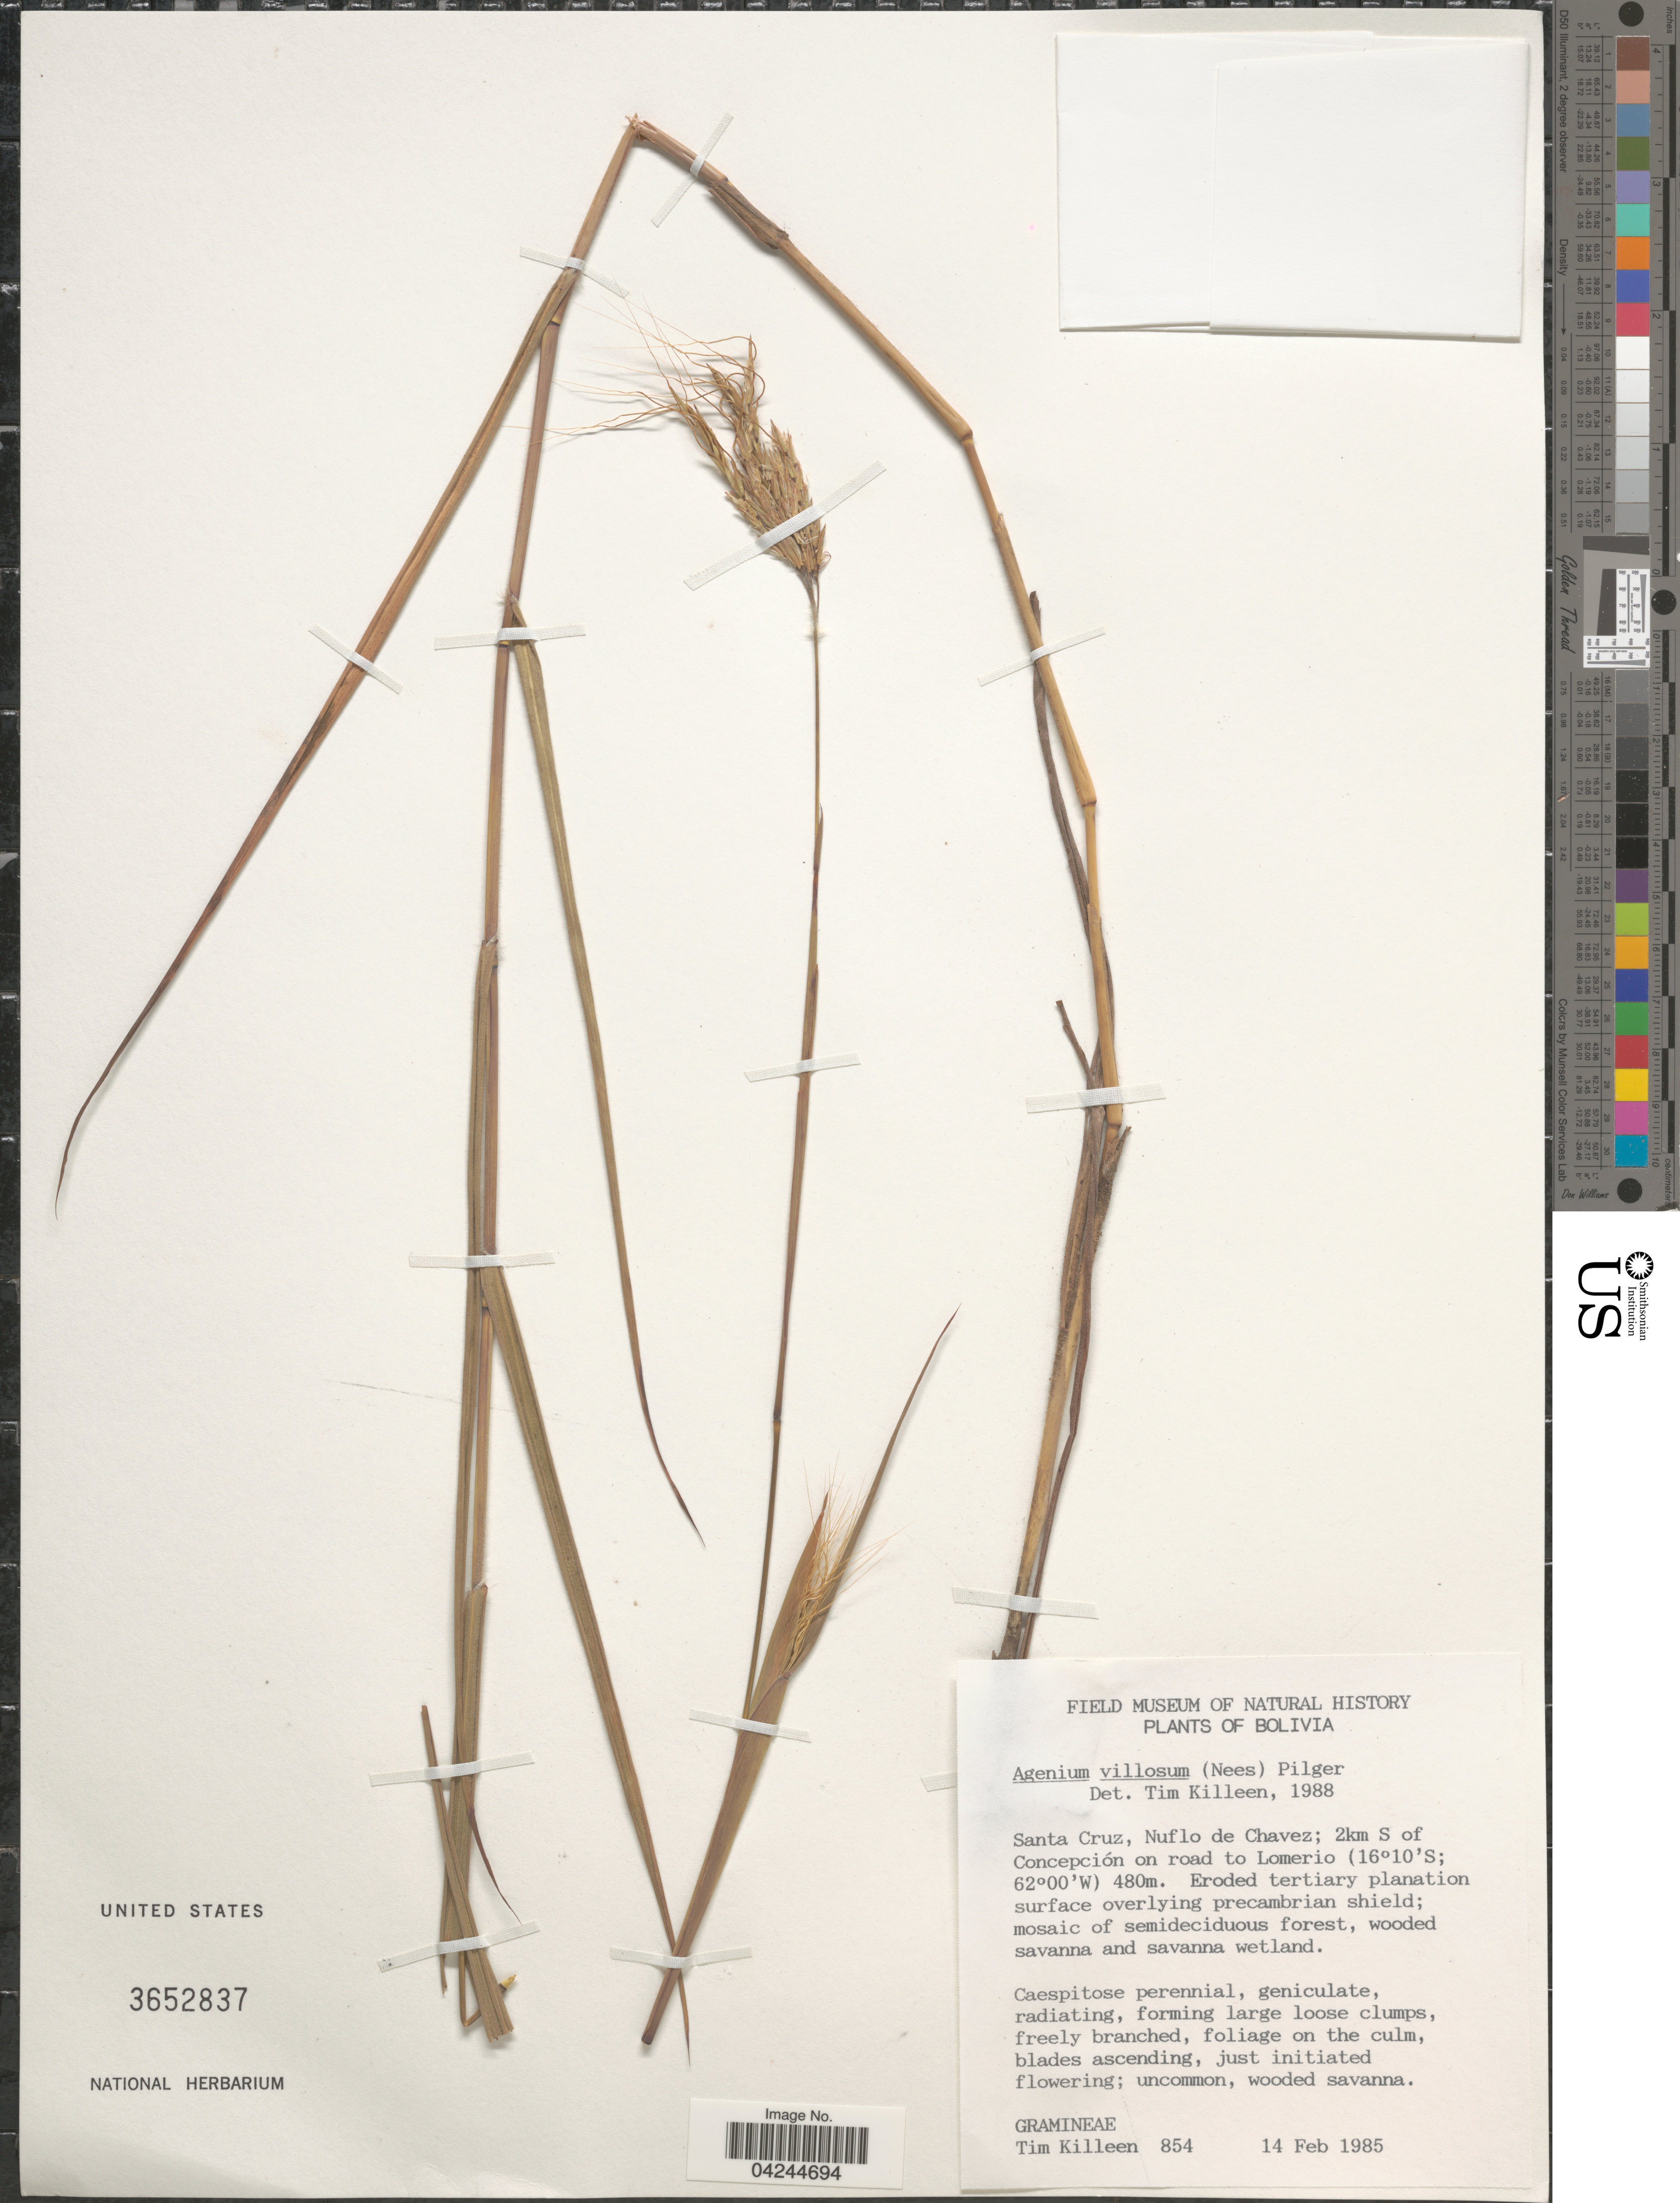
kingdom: Plantae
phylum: Tracheophyta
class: Liliopsida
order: Poales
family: Poaceae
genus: Agenium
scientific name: Agenium villosum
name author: (Nees) Pilg.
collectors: T. J. Killeen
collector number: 854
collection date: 1985-02-14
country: Bolivia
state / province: Santa Cruz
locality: Nuflo de Chavez; 2km S of Concepción on road to Lomerio.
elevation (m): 480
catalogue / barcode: US 3652837